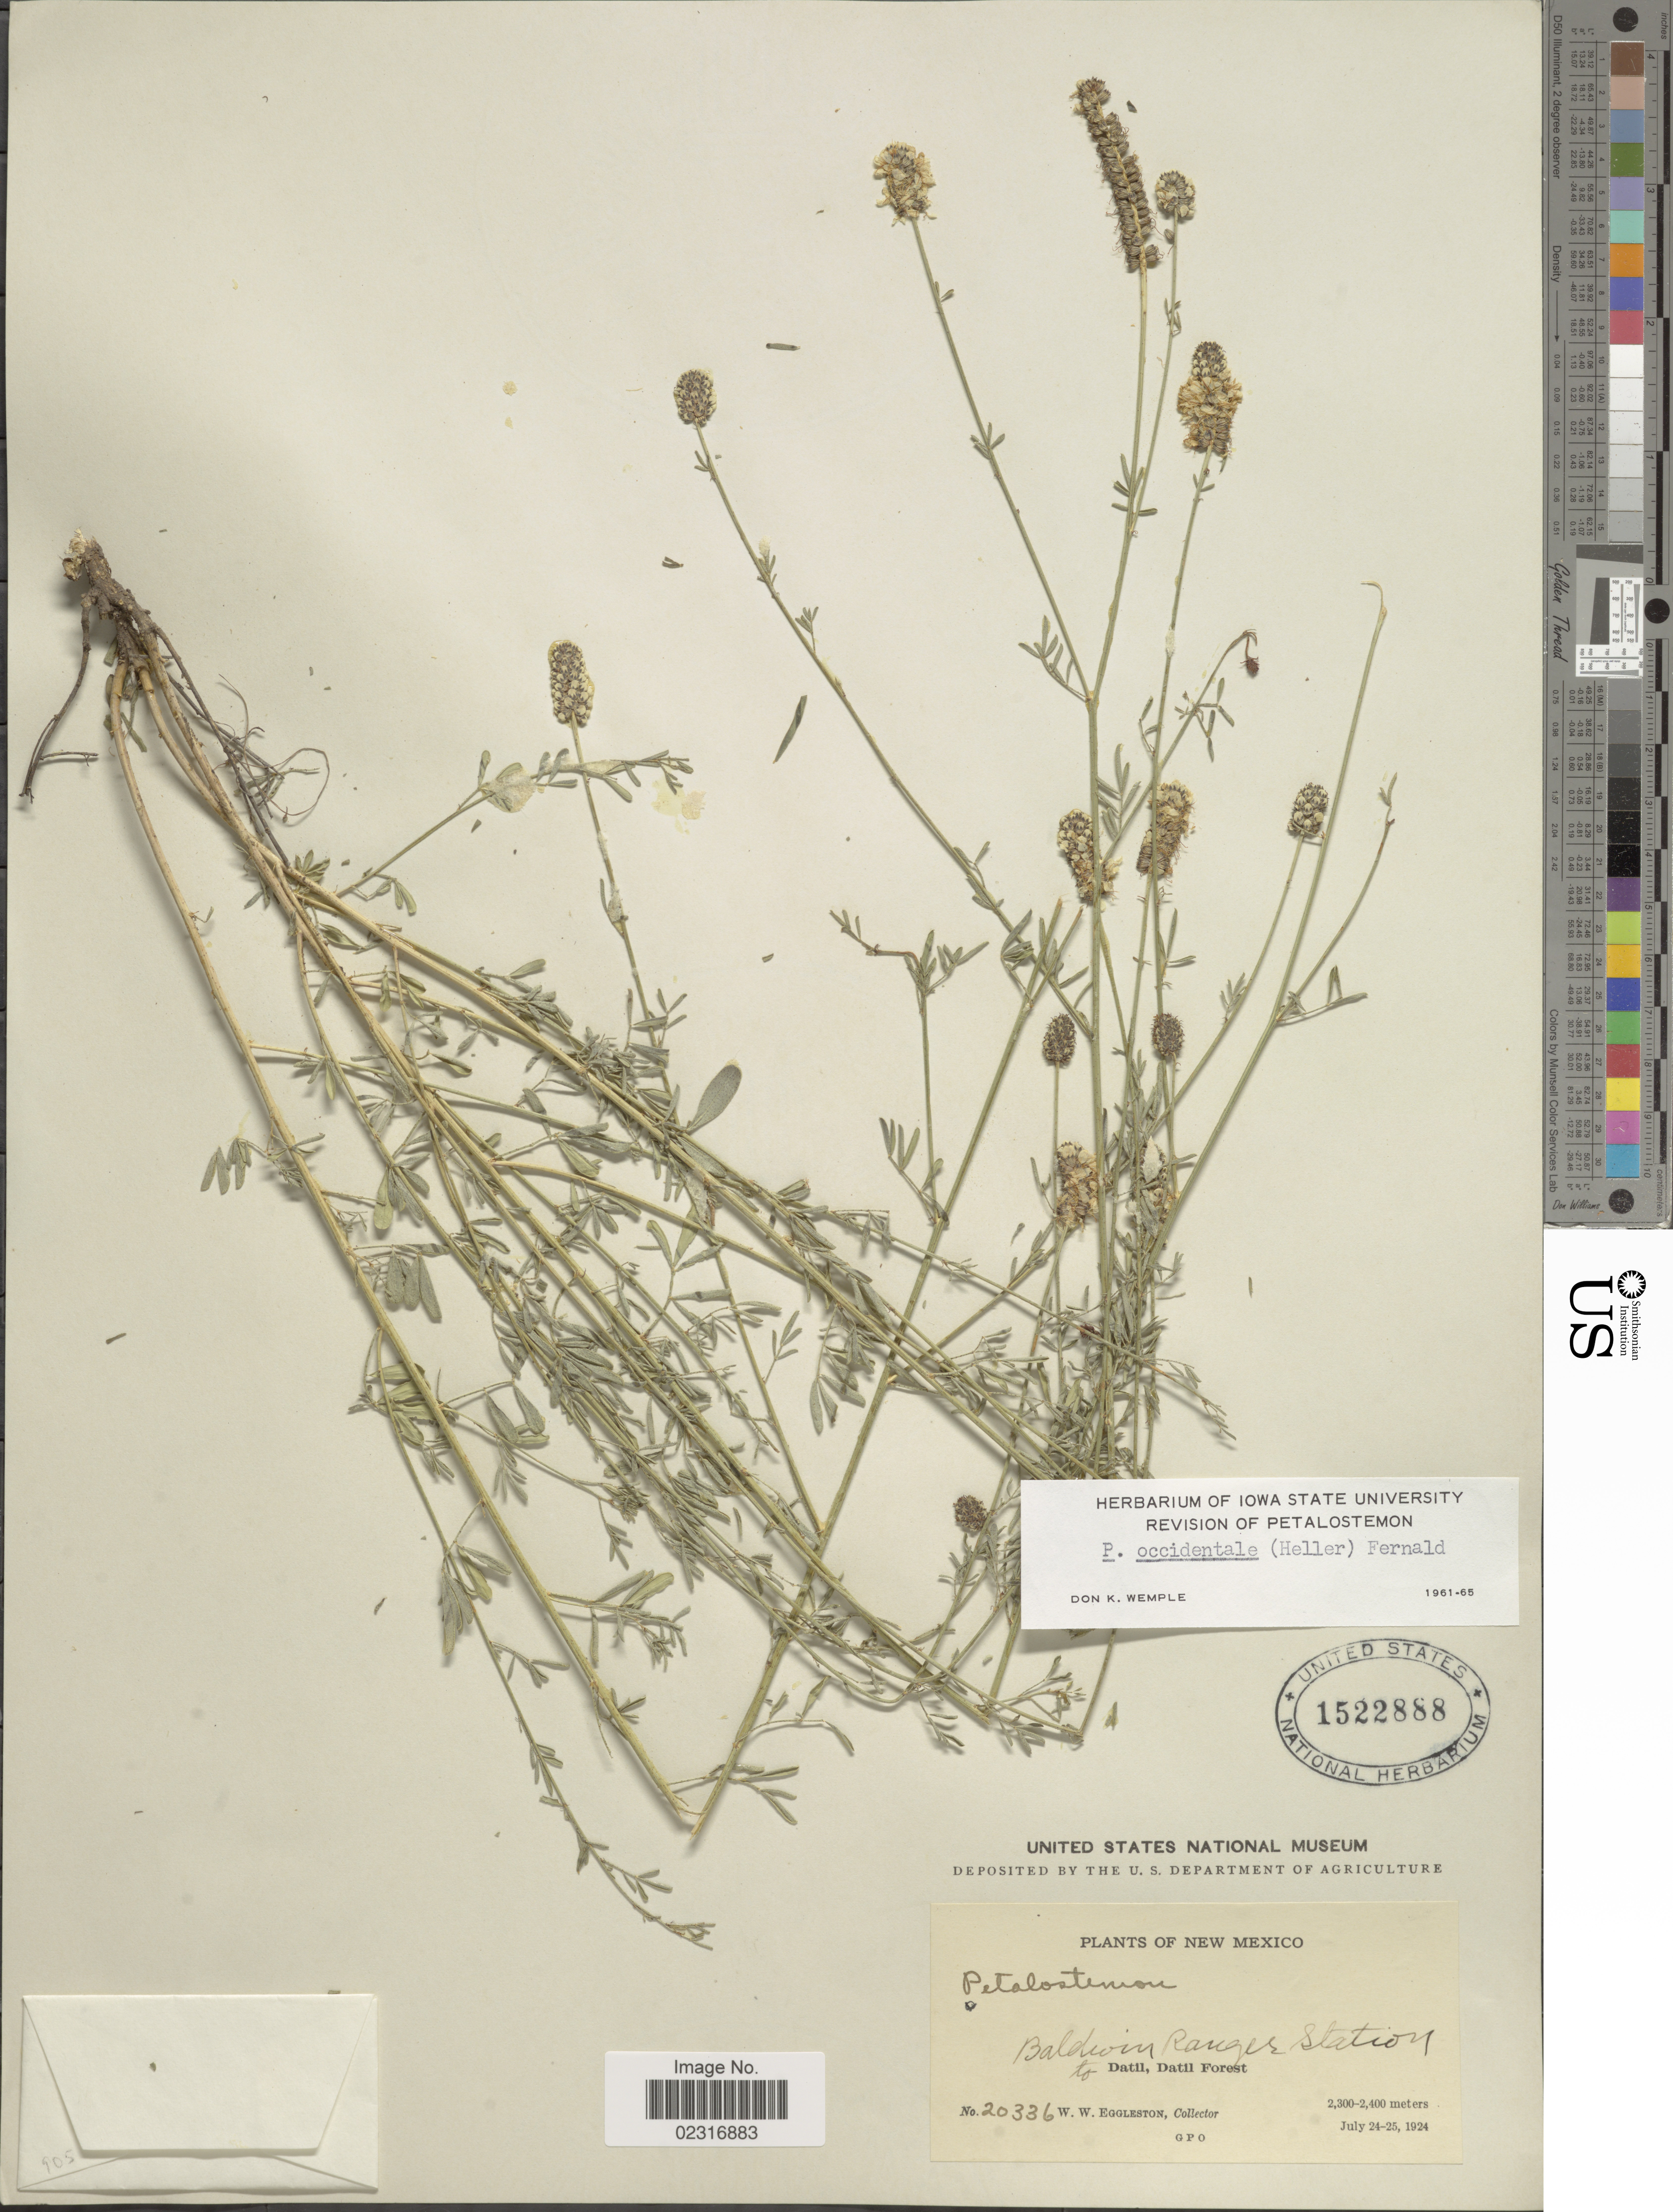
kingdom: Plantae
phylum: Tracheophyta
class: Magnoliopsida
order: Fabales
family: Fabaceae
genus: Dalea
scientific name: Dalea candida var. oligophylla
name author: (Torr) Shinners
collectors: W. W. Eggleston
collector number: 20336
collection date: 1924-07-24/1924-07-25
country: United States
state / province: New Mexico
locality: Baldwin Ranger Station to Datil, Datil Forest.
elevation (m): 2300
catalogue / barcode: US 1522888